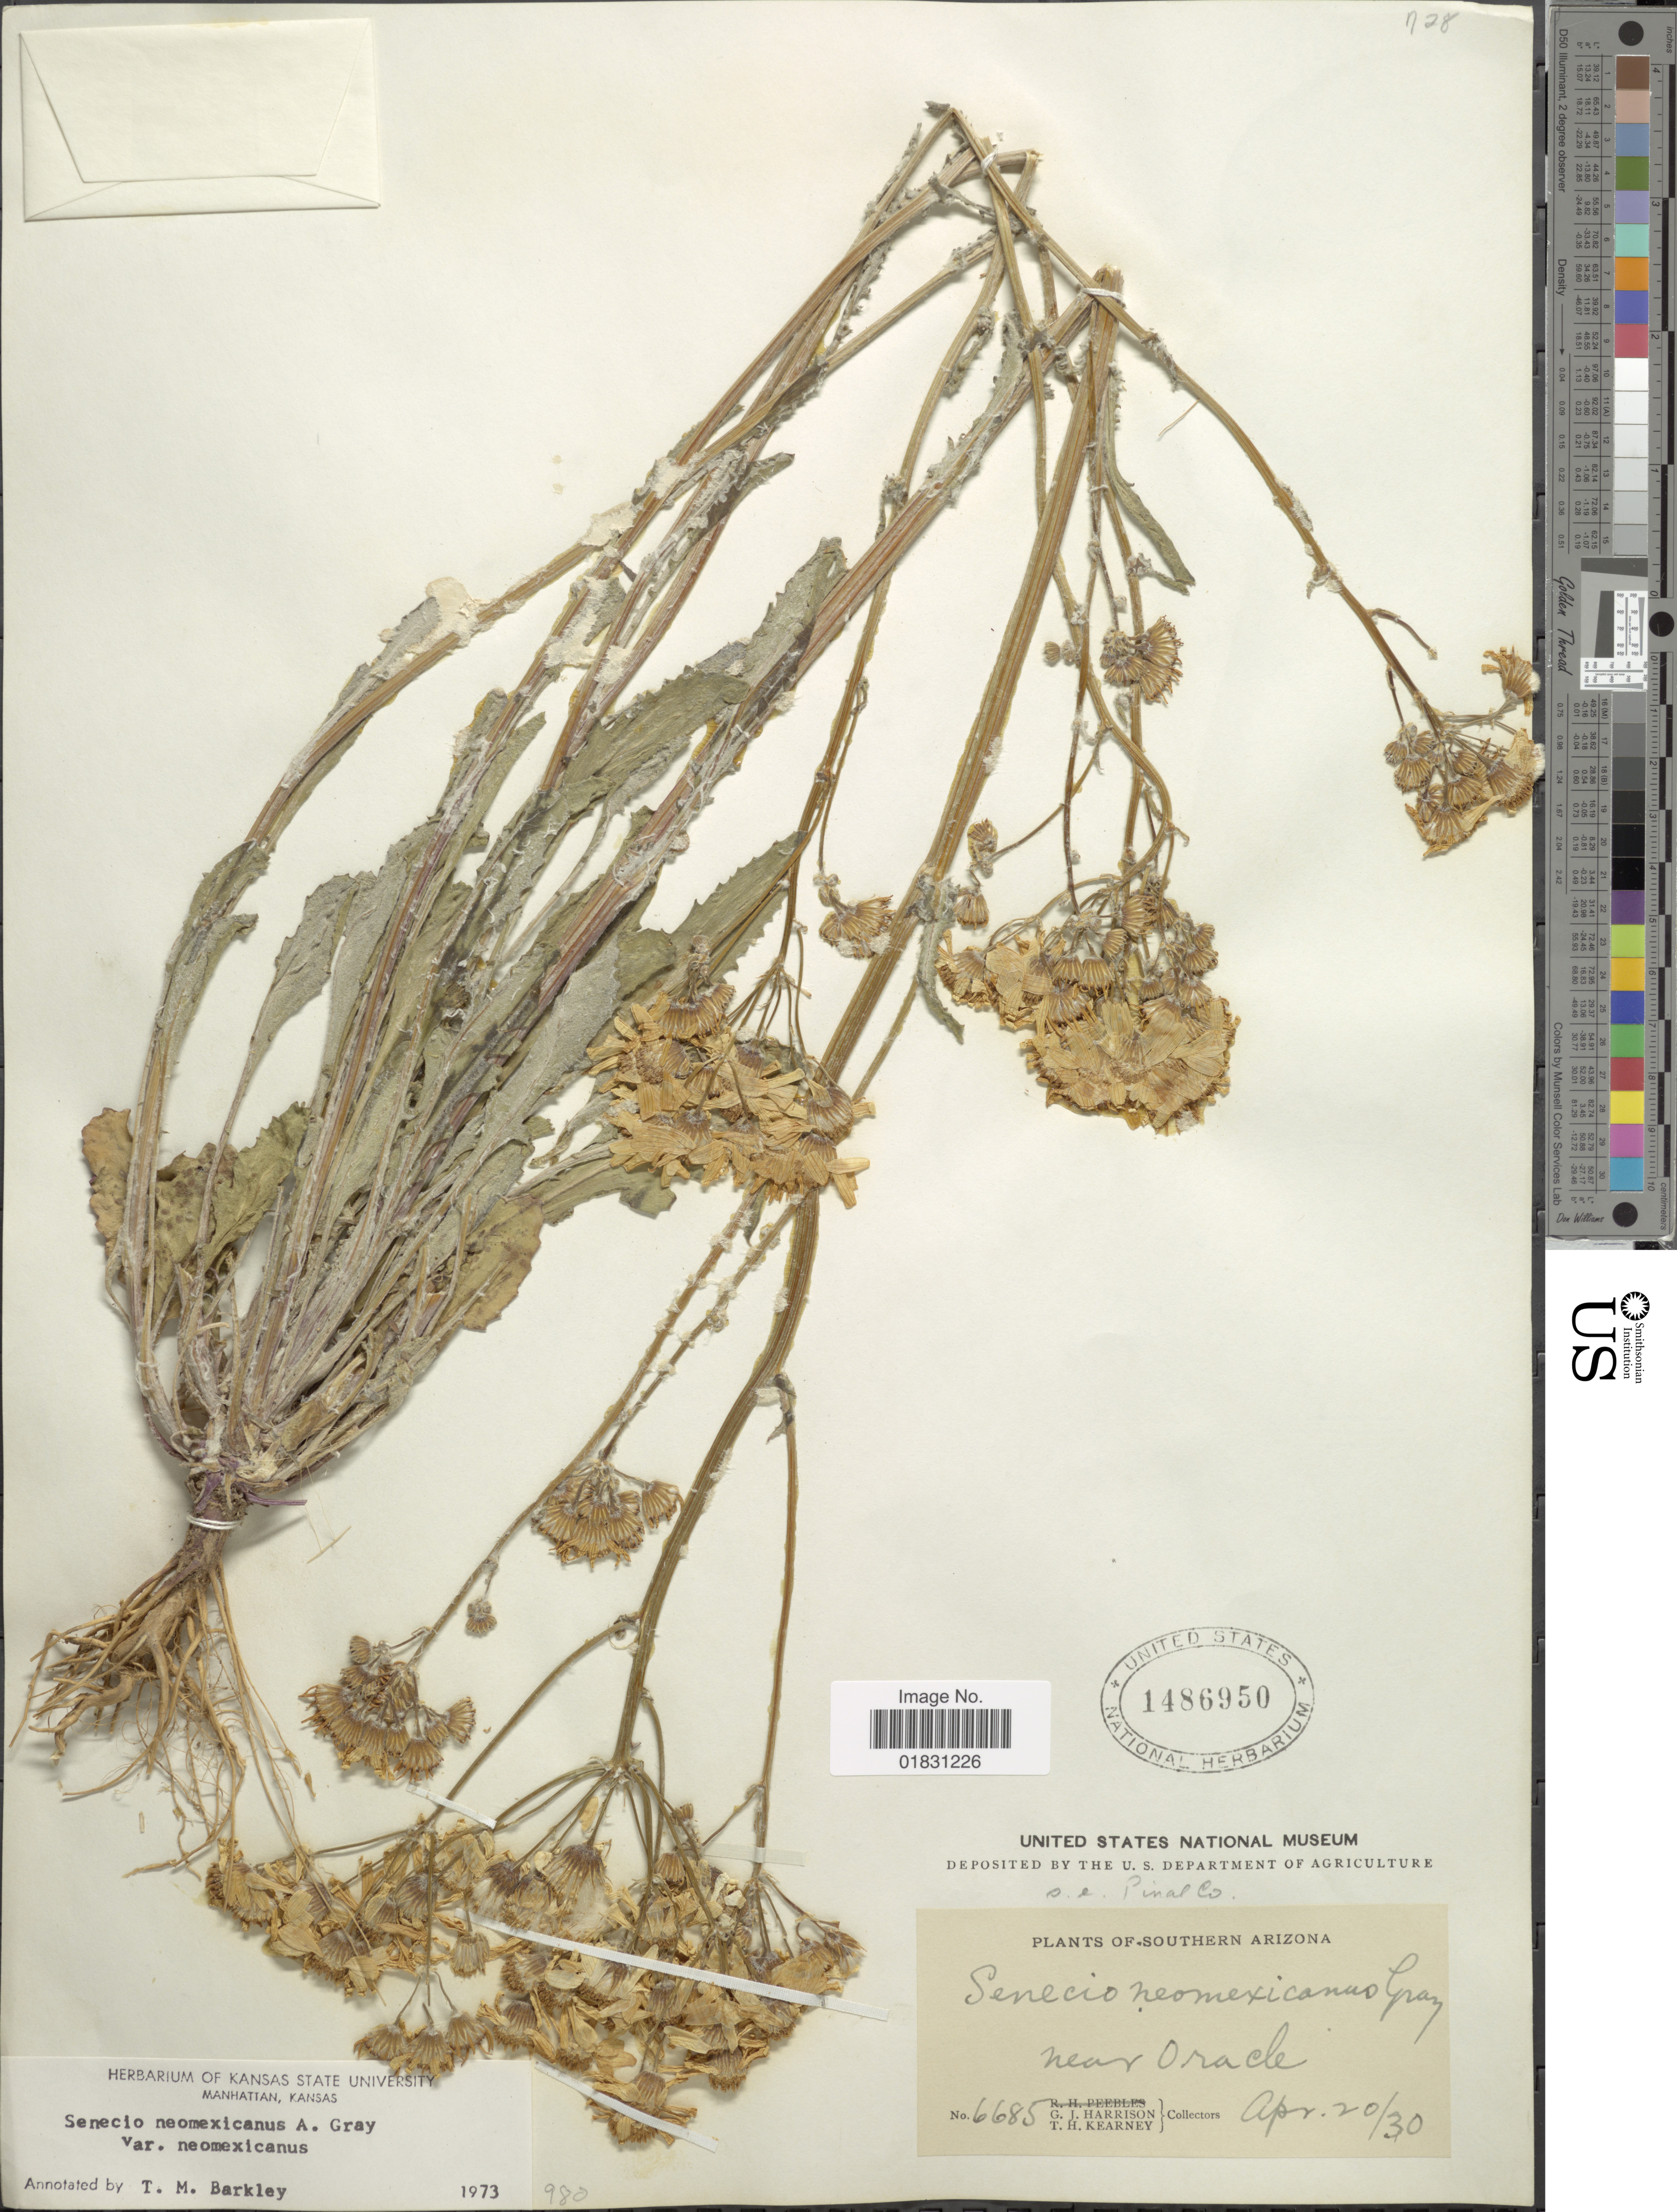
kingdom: Plantae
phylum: Tracheophyta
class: Magnoliopsida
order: Asterales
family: Asteraceae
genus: Packera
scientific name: Packera neomexicana var. neomexicana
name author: (A. Gray) W.A. Weber & Á. Löve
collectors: G. J. Harrison & T. H. Kearney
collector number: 6685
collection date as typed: Transcribed d/m/y: 20/4/30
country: United States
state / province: Arizona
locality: Southern Arizona, near Oracle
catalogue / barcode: US 1486950